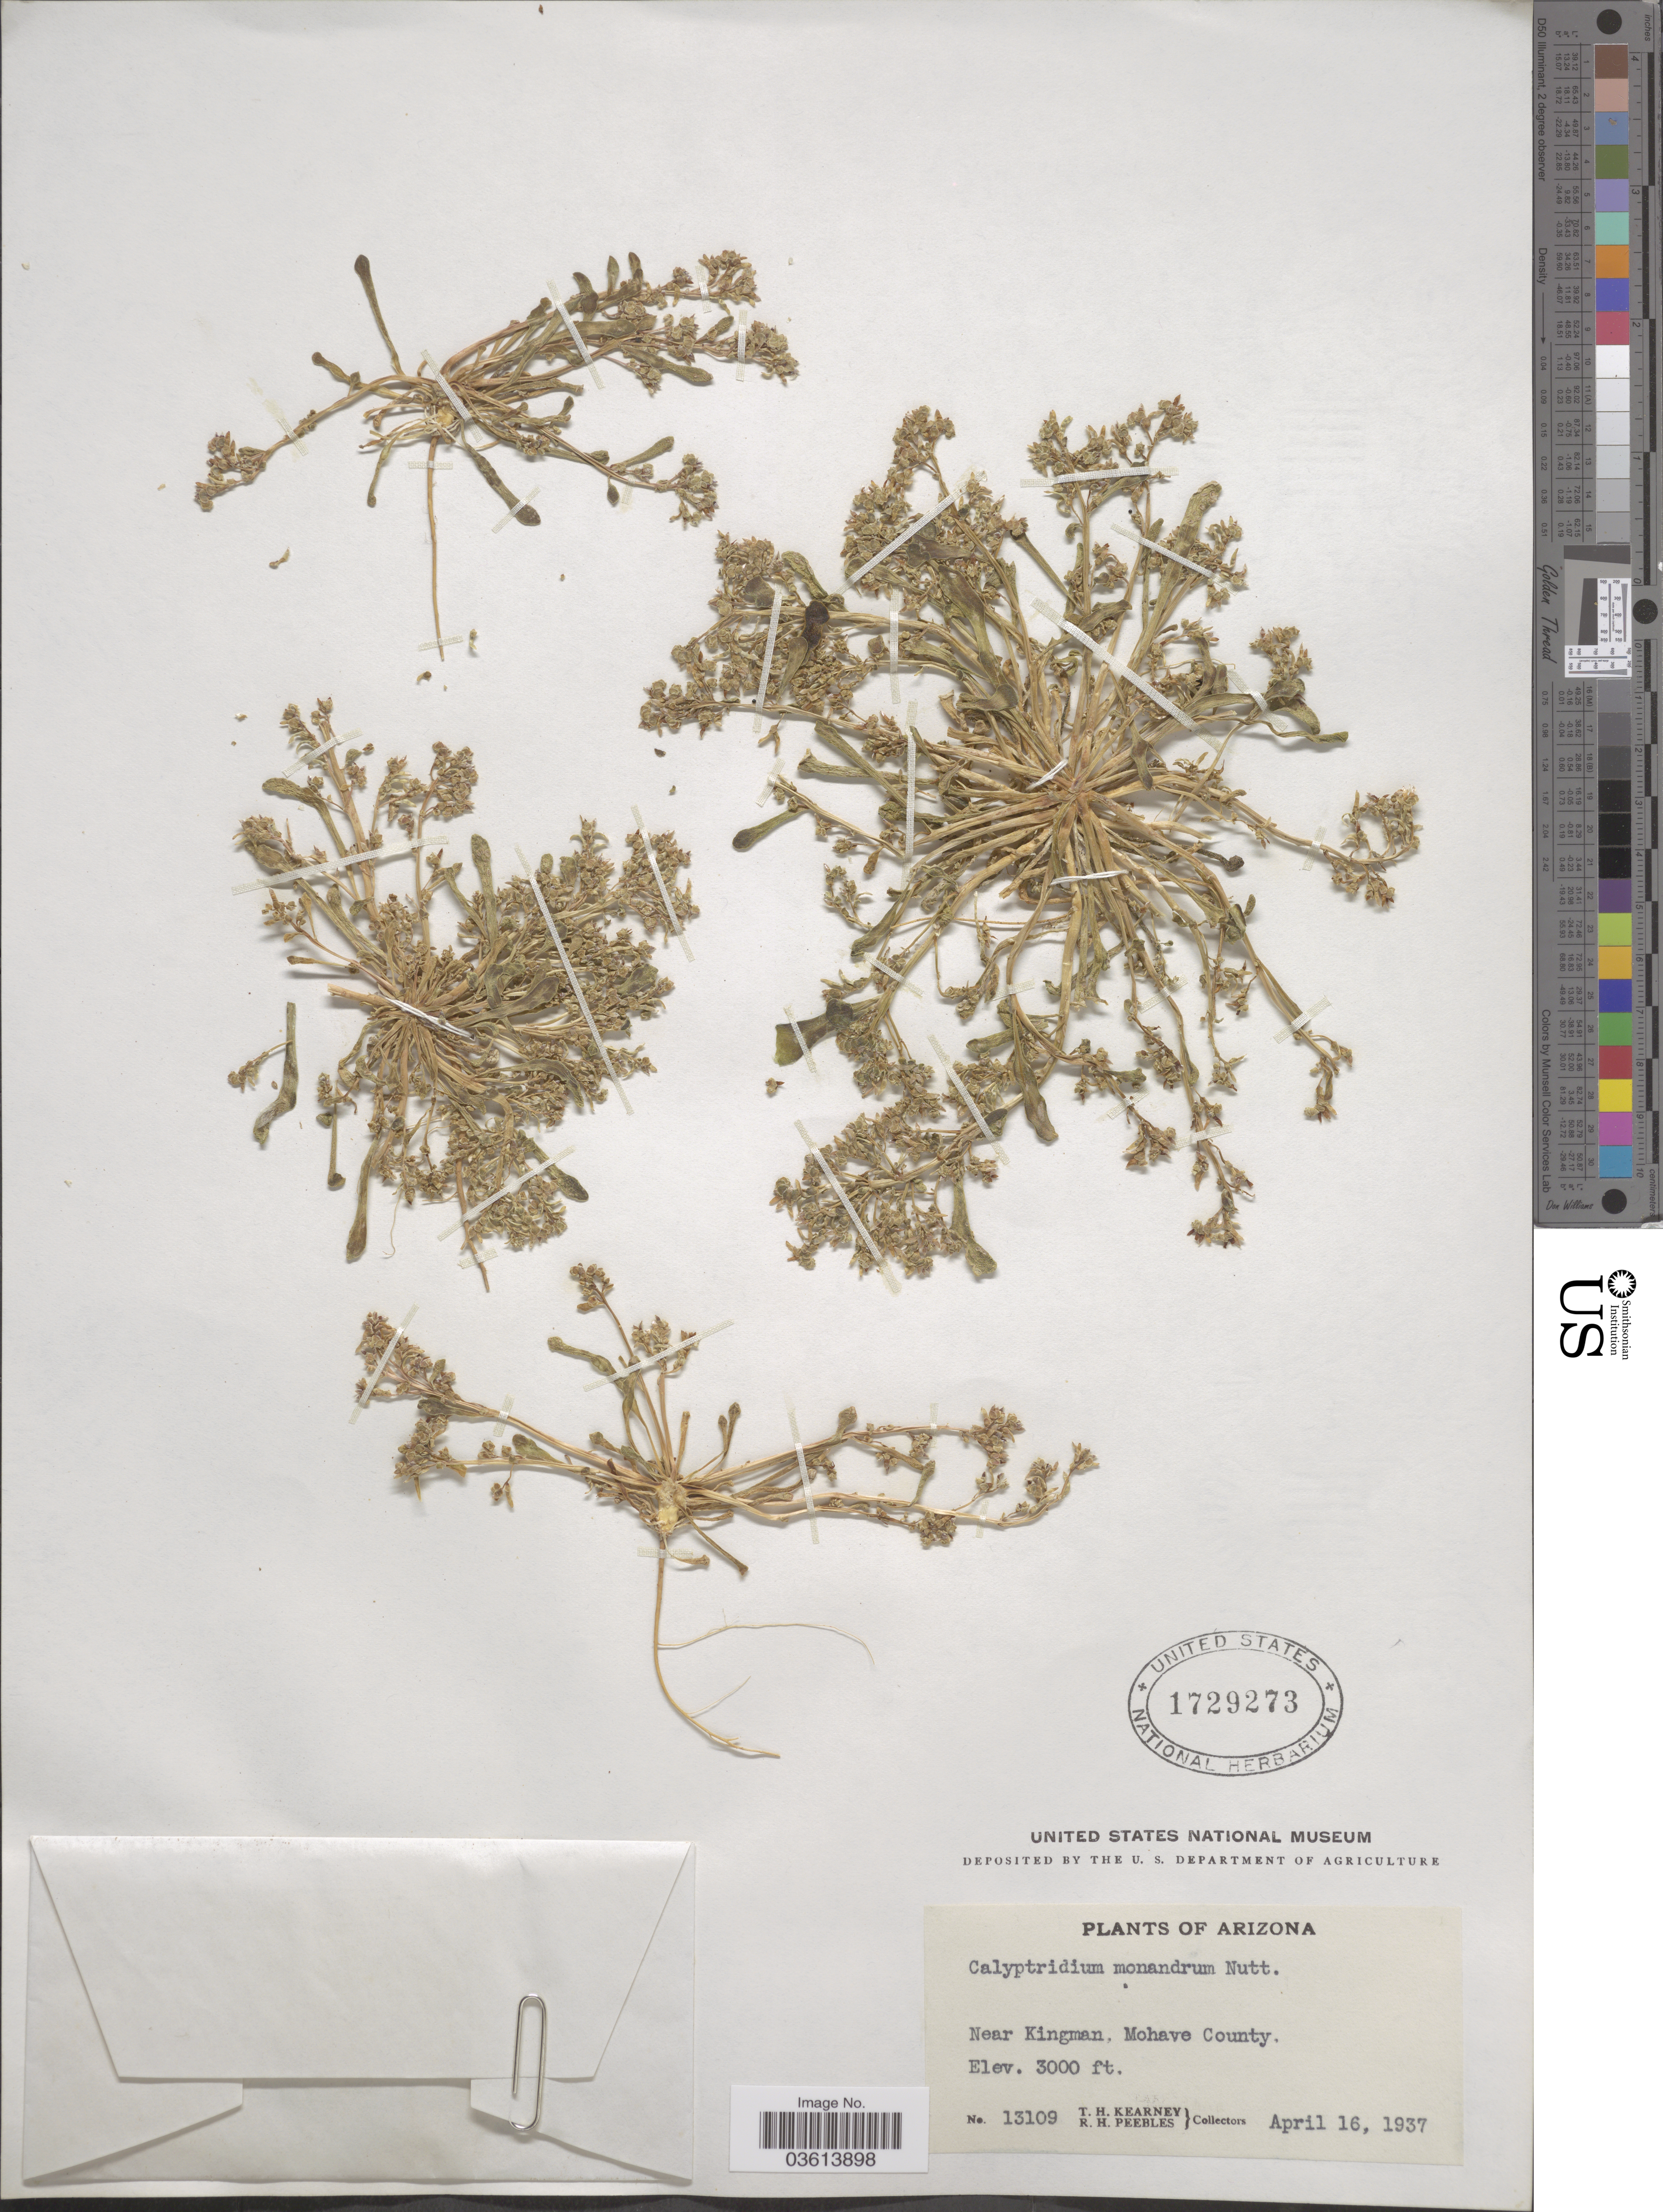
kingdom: Plantae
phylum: Tracheophyta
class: Magnoliopsida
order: Caryophyllales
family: Montiaceae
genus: Calyptridium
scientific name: Calyptridium monandrum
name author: (Nutt.) Nutt.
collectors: T. H. Kearney & R. H. Peebles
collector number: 13109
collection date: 1937-04-16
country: United States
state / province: Arizona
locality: Near Kingman, Mohave County.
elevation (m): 914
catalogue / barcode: US 1729273